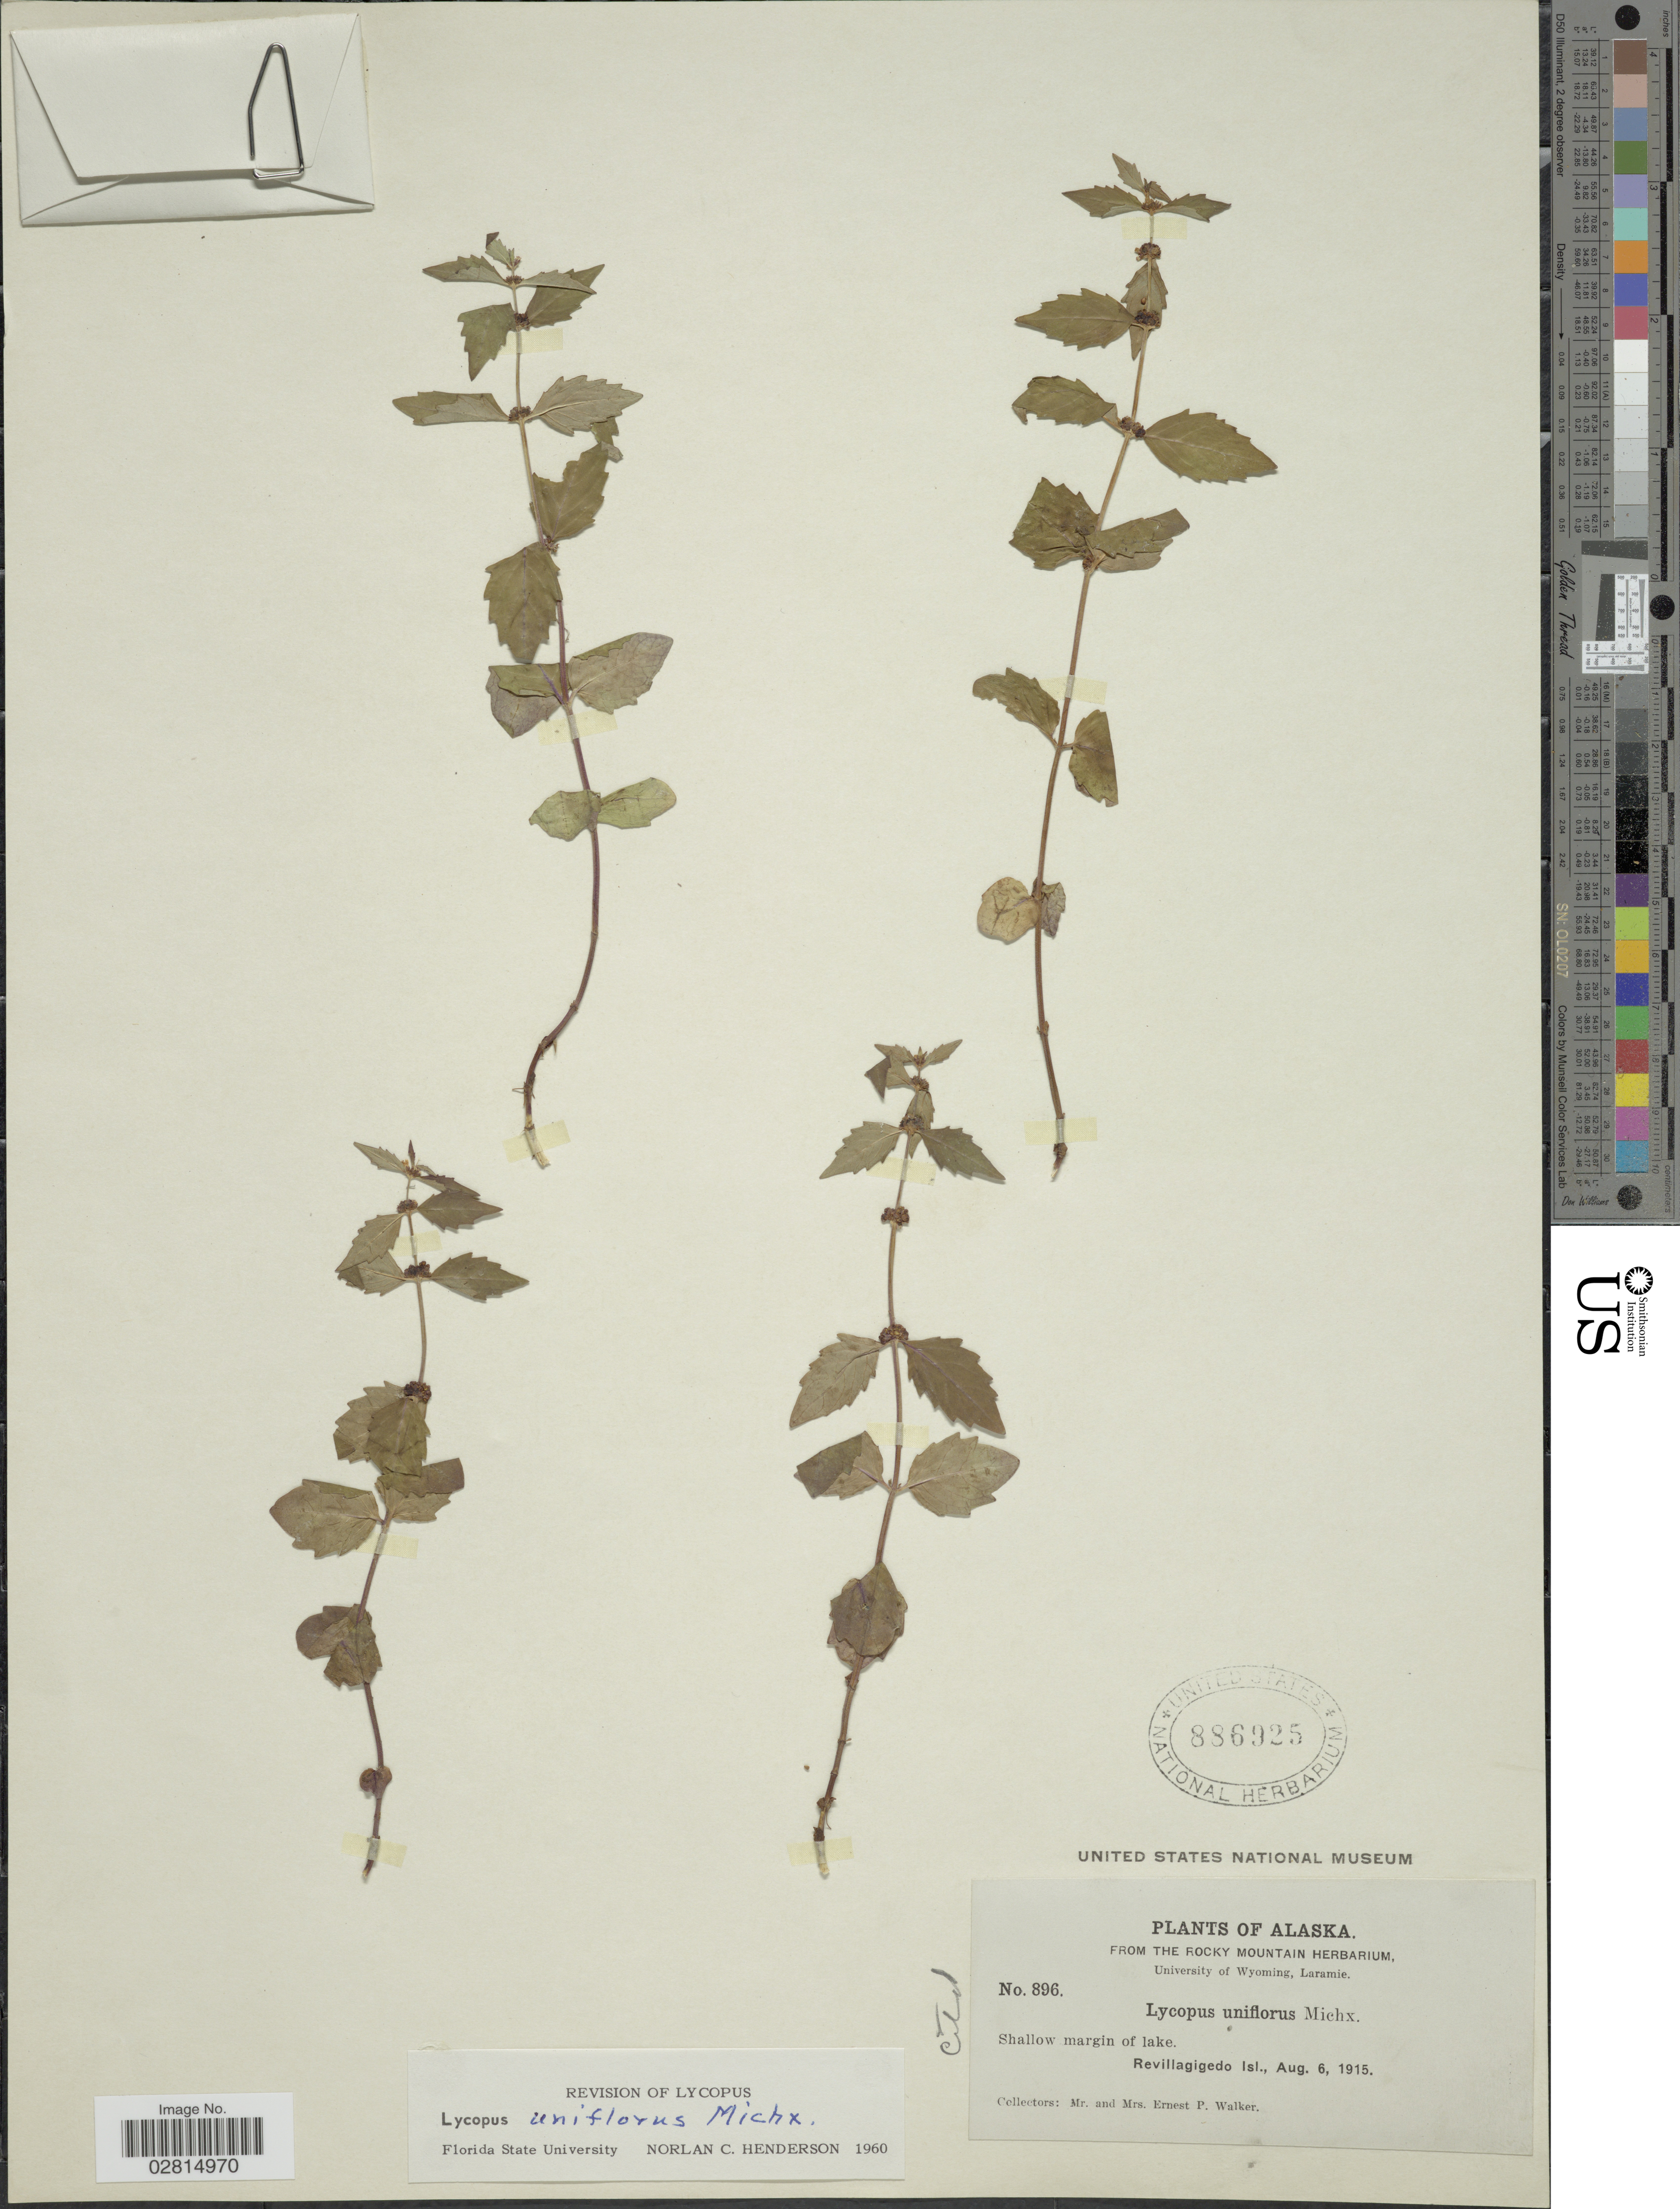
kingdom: Plantae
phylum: Tracheophyta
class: Magnoliopsida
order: Lamiales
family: Lamiaceae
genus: Lycopus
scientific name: Lycopus uniflorus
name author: Michx.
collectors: E. P. Walker & E. Walker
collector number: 896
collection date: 1915-08-06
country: United States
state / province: Alaska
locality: Revillagigedo Isl.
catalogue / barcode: US 886925